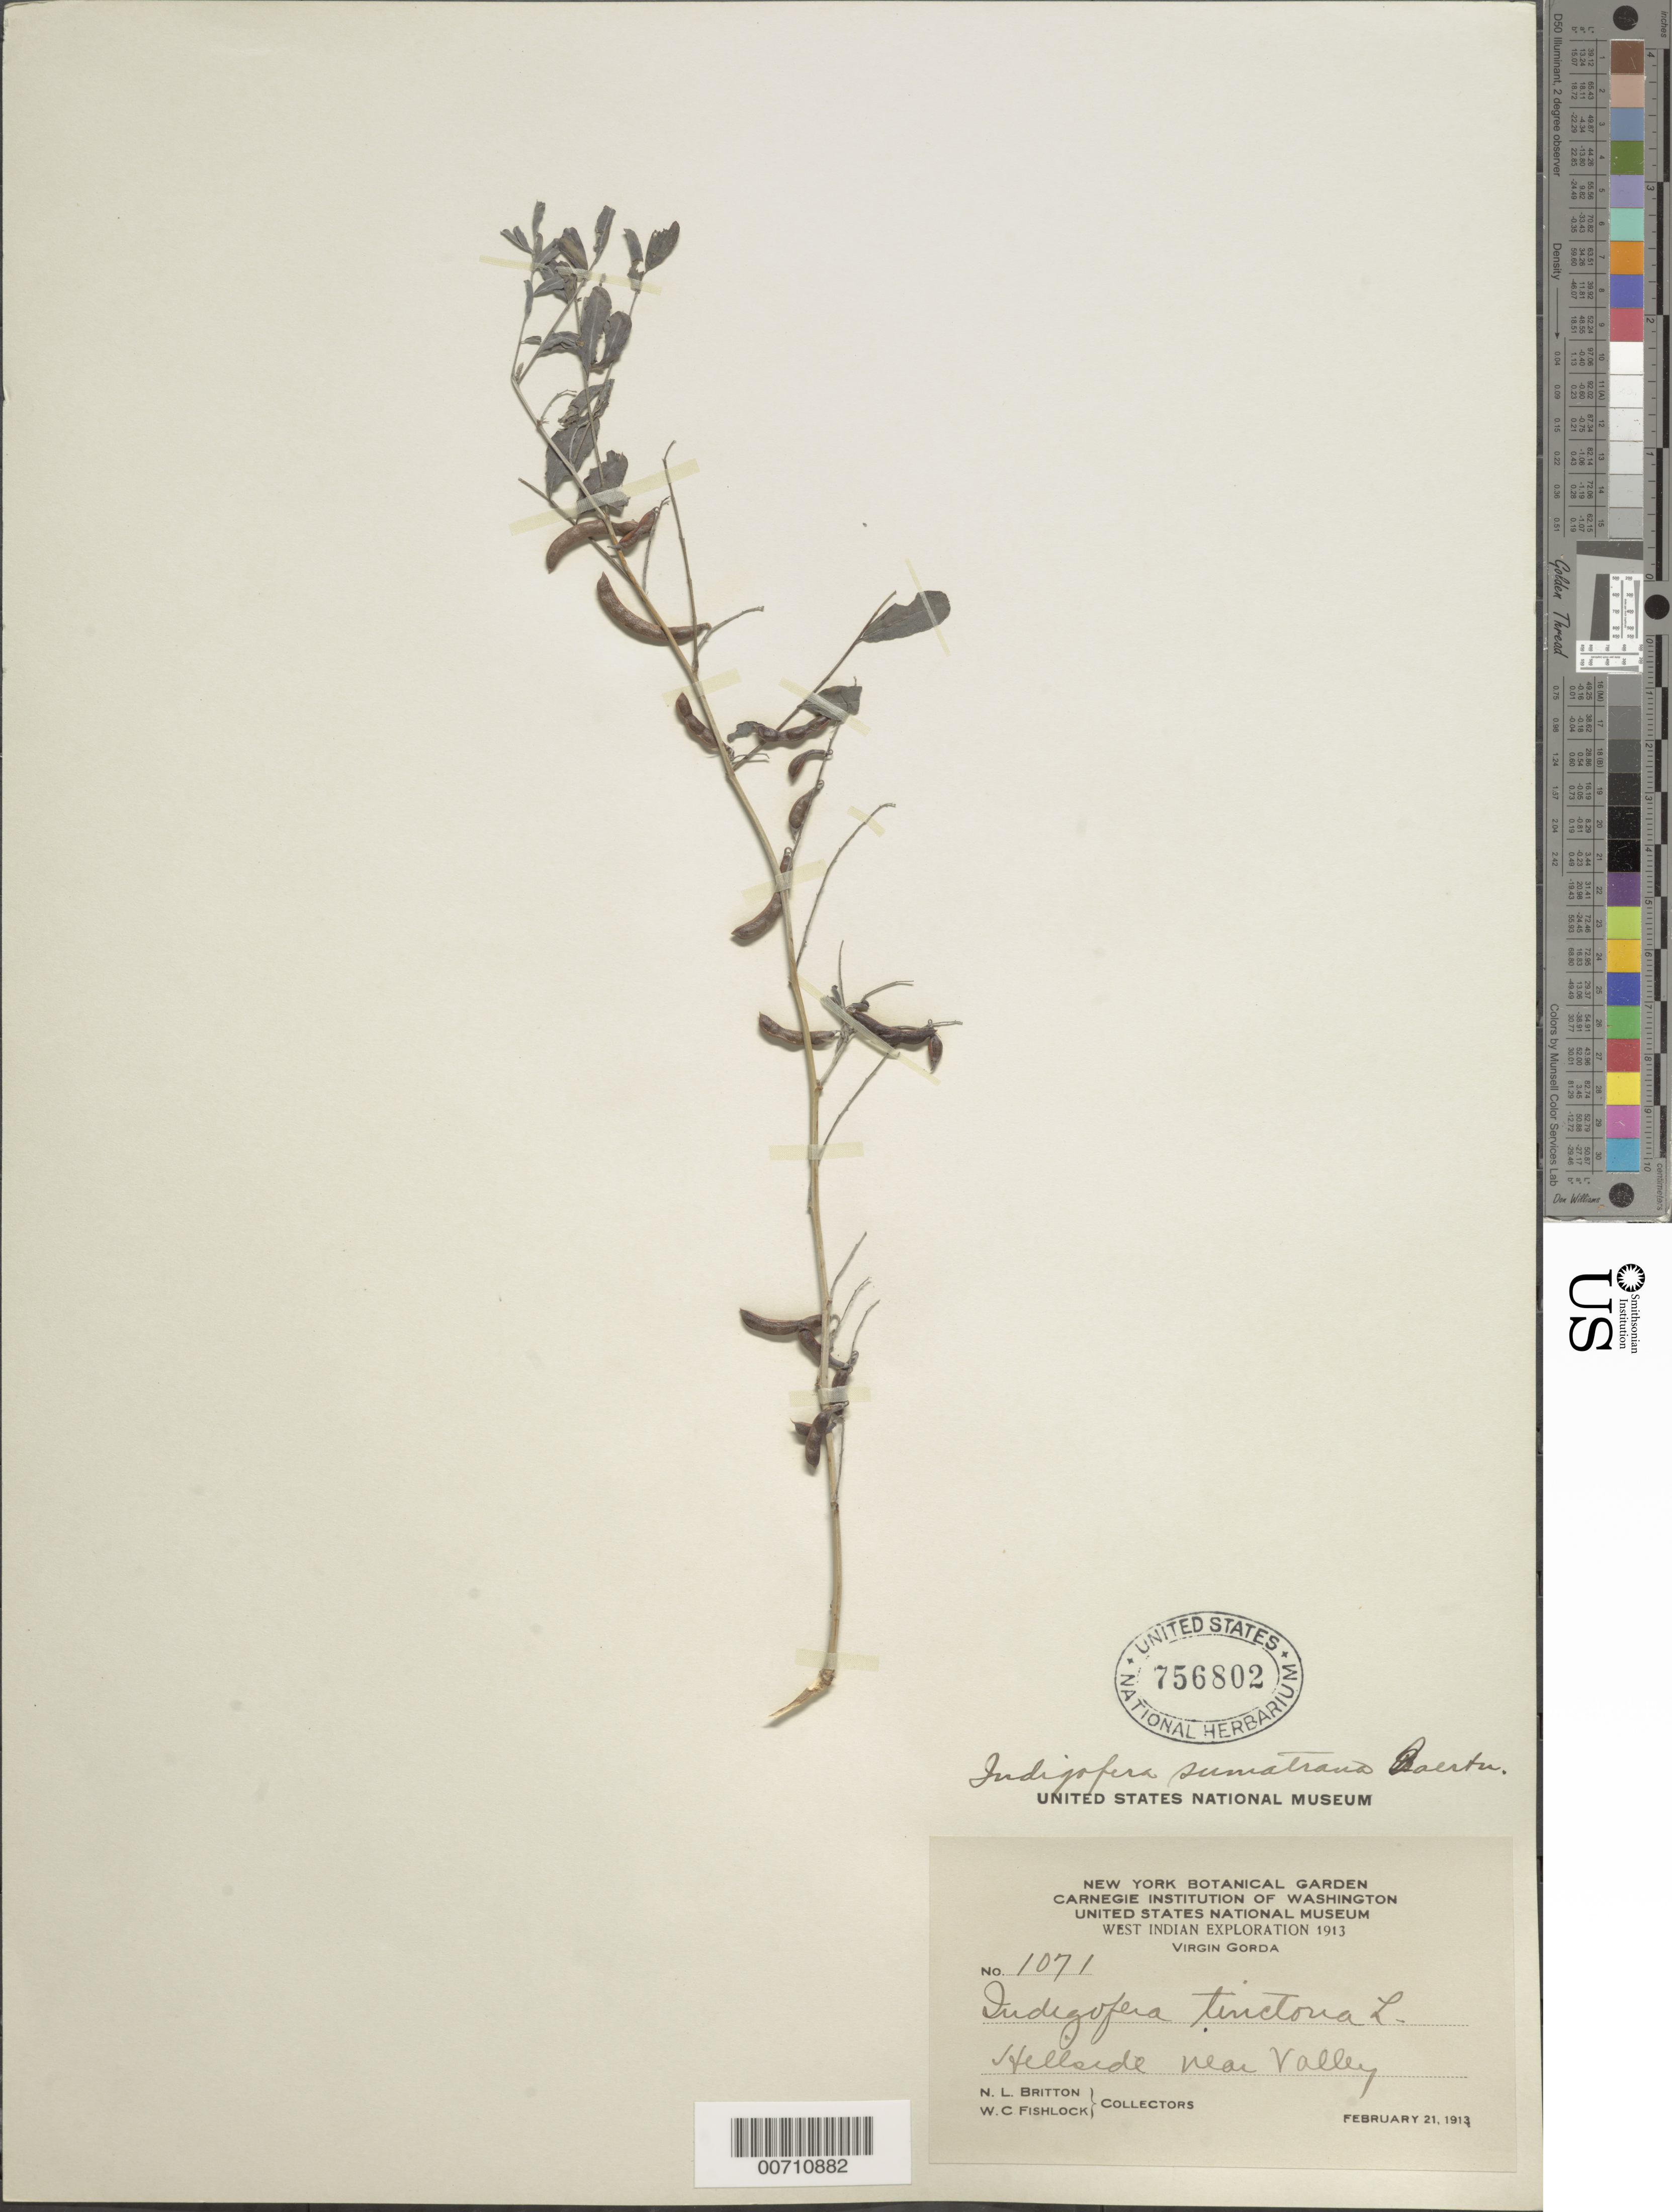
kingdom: Plantae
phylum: Tracheophyta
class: Magnoliopsida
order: Fabales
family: Fabaceae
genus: Indigofera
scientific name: Indigofera tinctoria sensu Naves non L.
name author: Naves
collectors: N. Britton & W. Fishlock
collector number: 1071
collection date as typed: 21 Feb 1913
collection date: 1913-02-21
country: British Virgin Islands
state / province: Virgin Gorda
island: Virgin Gorda Island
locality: Valley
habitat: Hillside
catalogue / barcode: US 756802